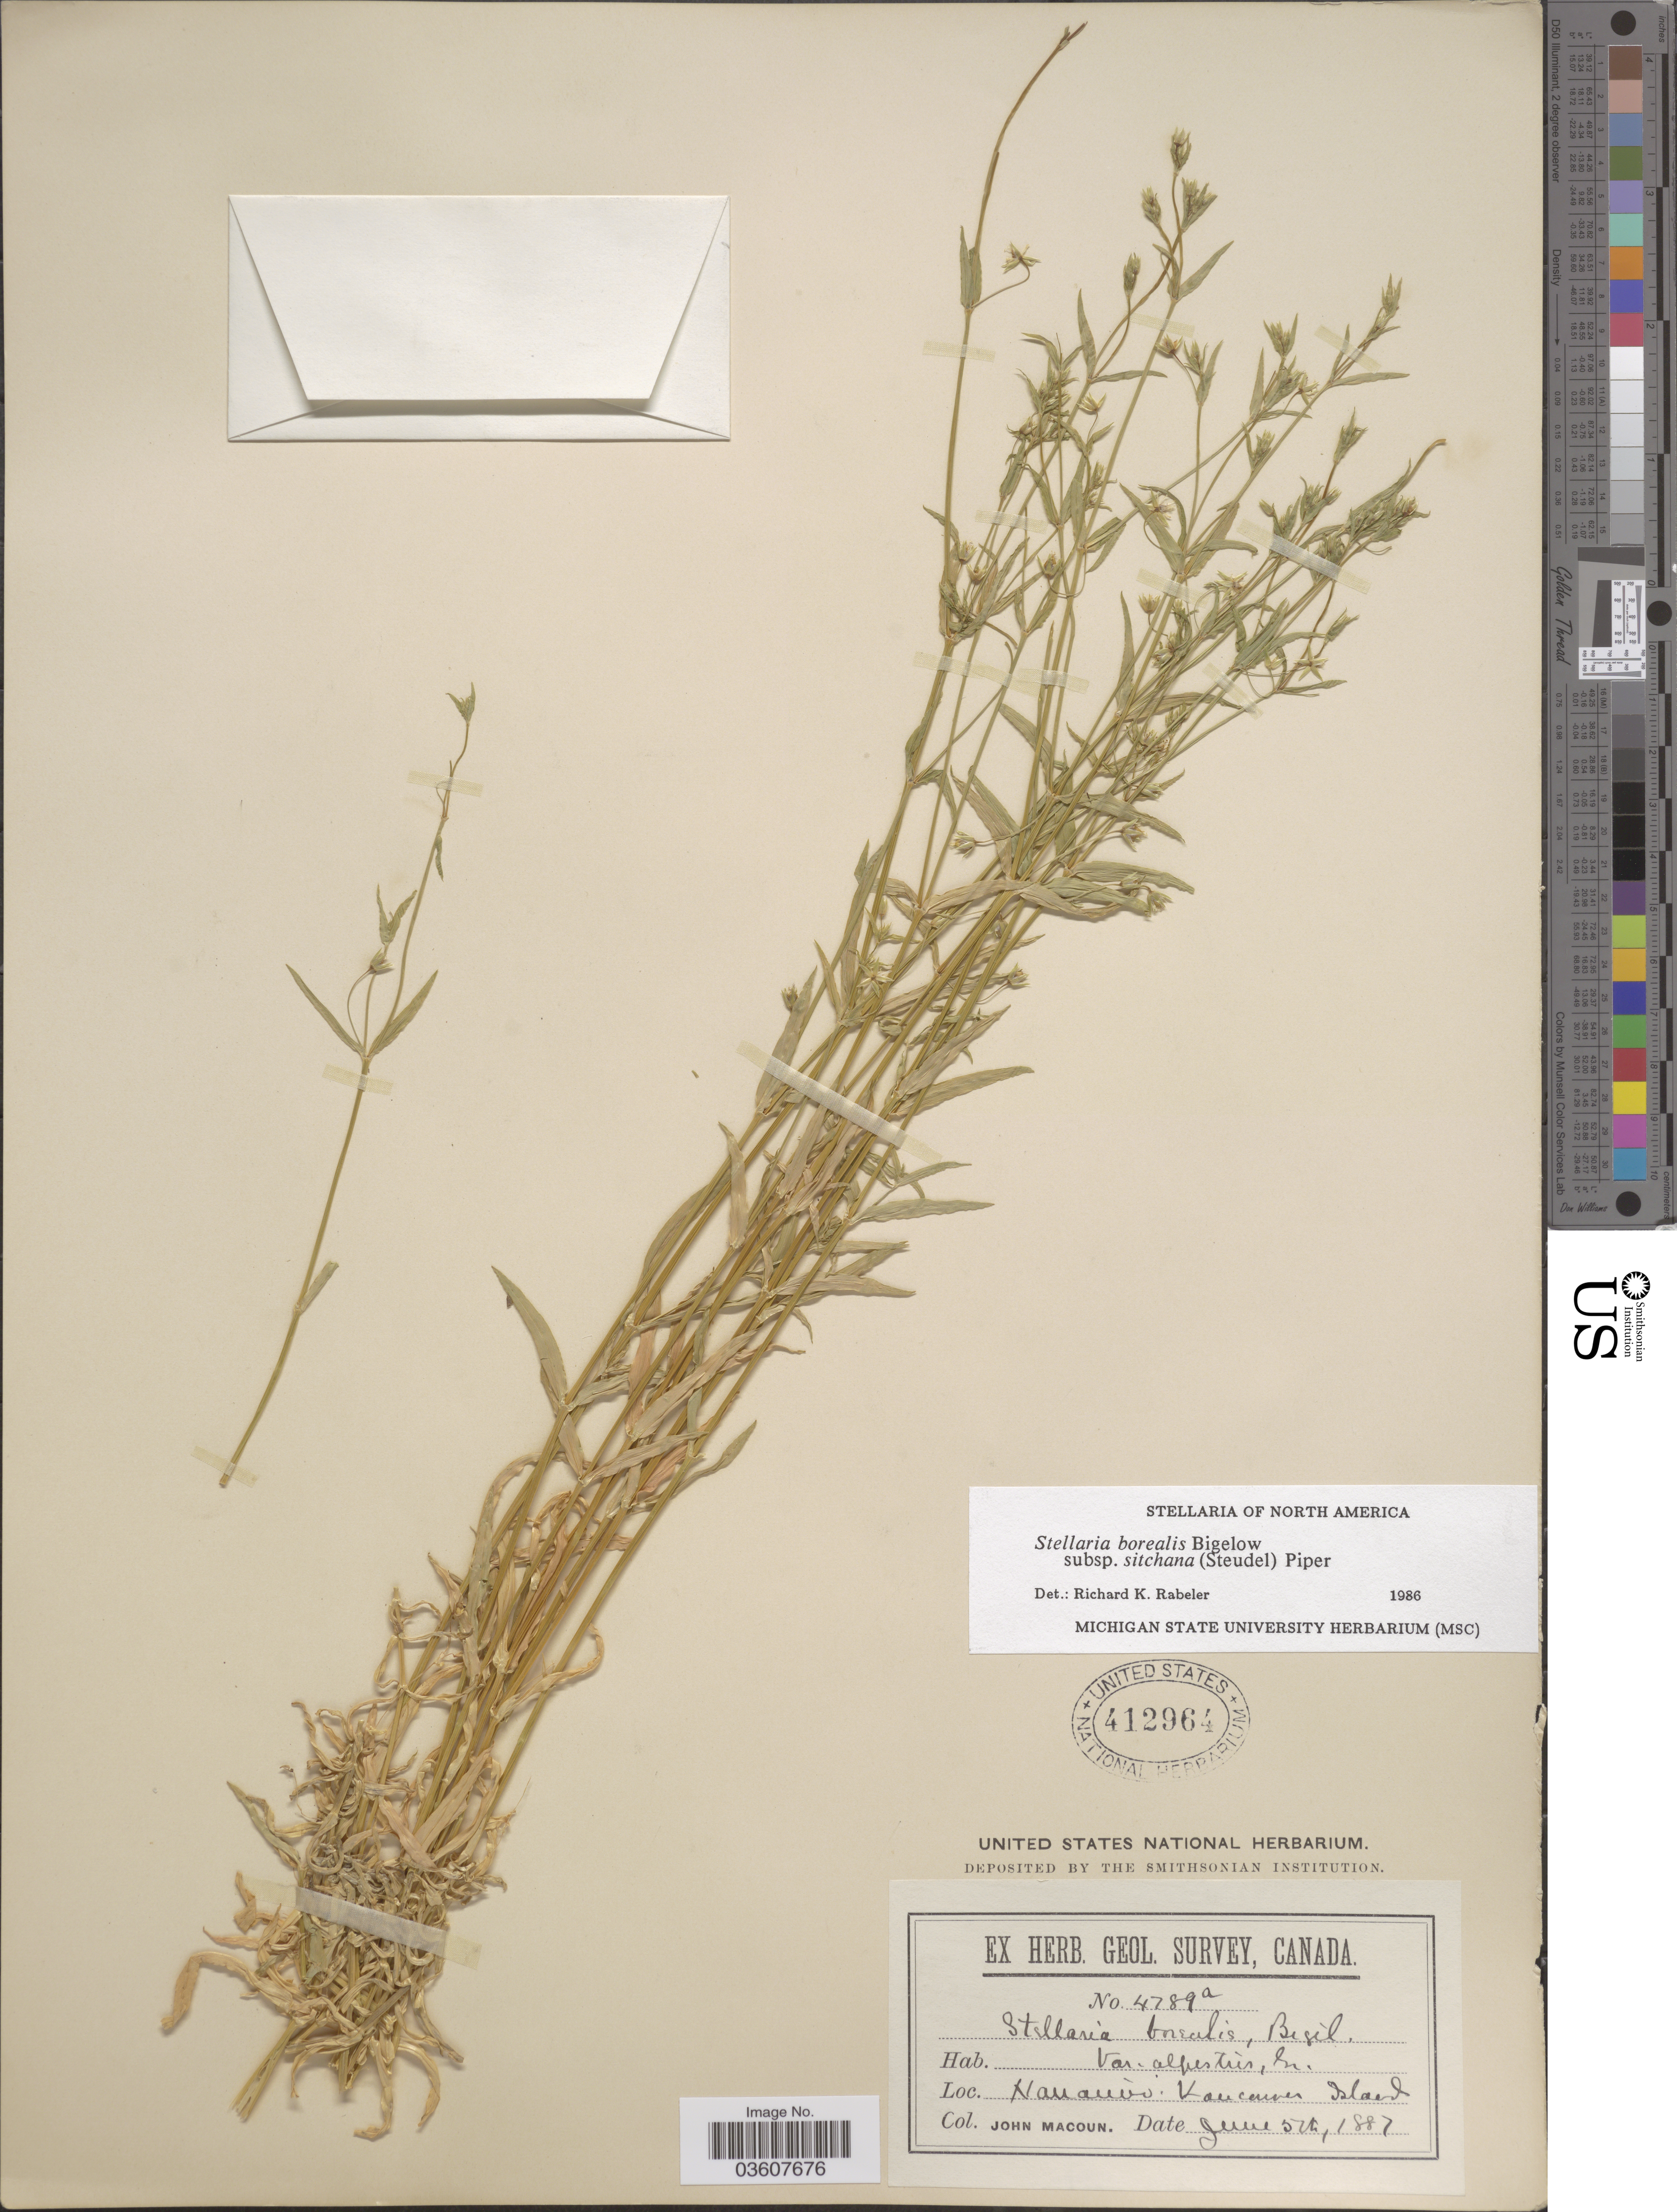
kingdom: Plantae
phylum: Tracheophyta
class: Magnoliopsida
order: Caryophyllales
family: Caryophyllaceae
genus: Stellaria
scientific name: Stellaria borealis subsp. sitchana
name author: (Steud.) Piper & Beattie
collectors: J. Macoun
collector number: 4789a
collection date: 1887-06-05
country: Canada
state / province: British Columbia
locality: Nanaimo, Vancouver Island.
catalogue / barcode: US 412964